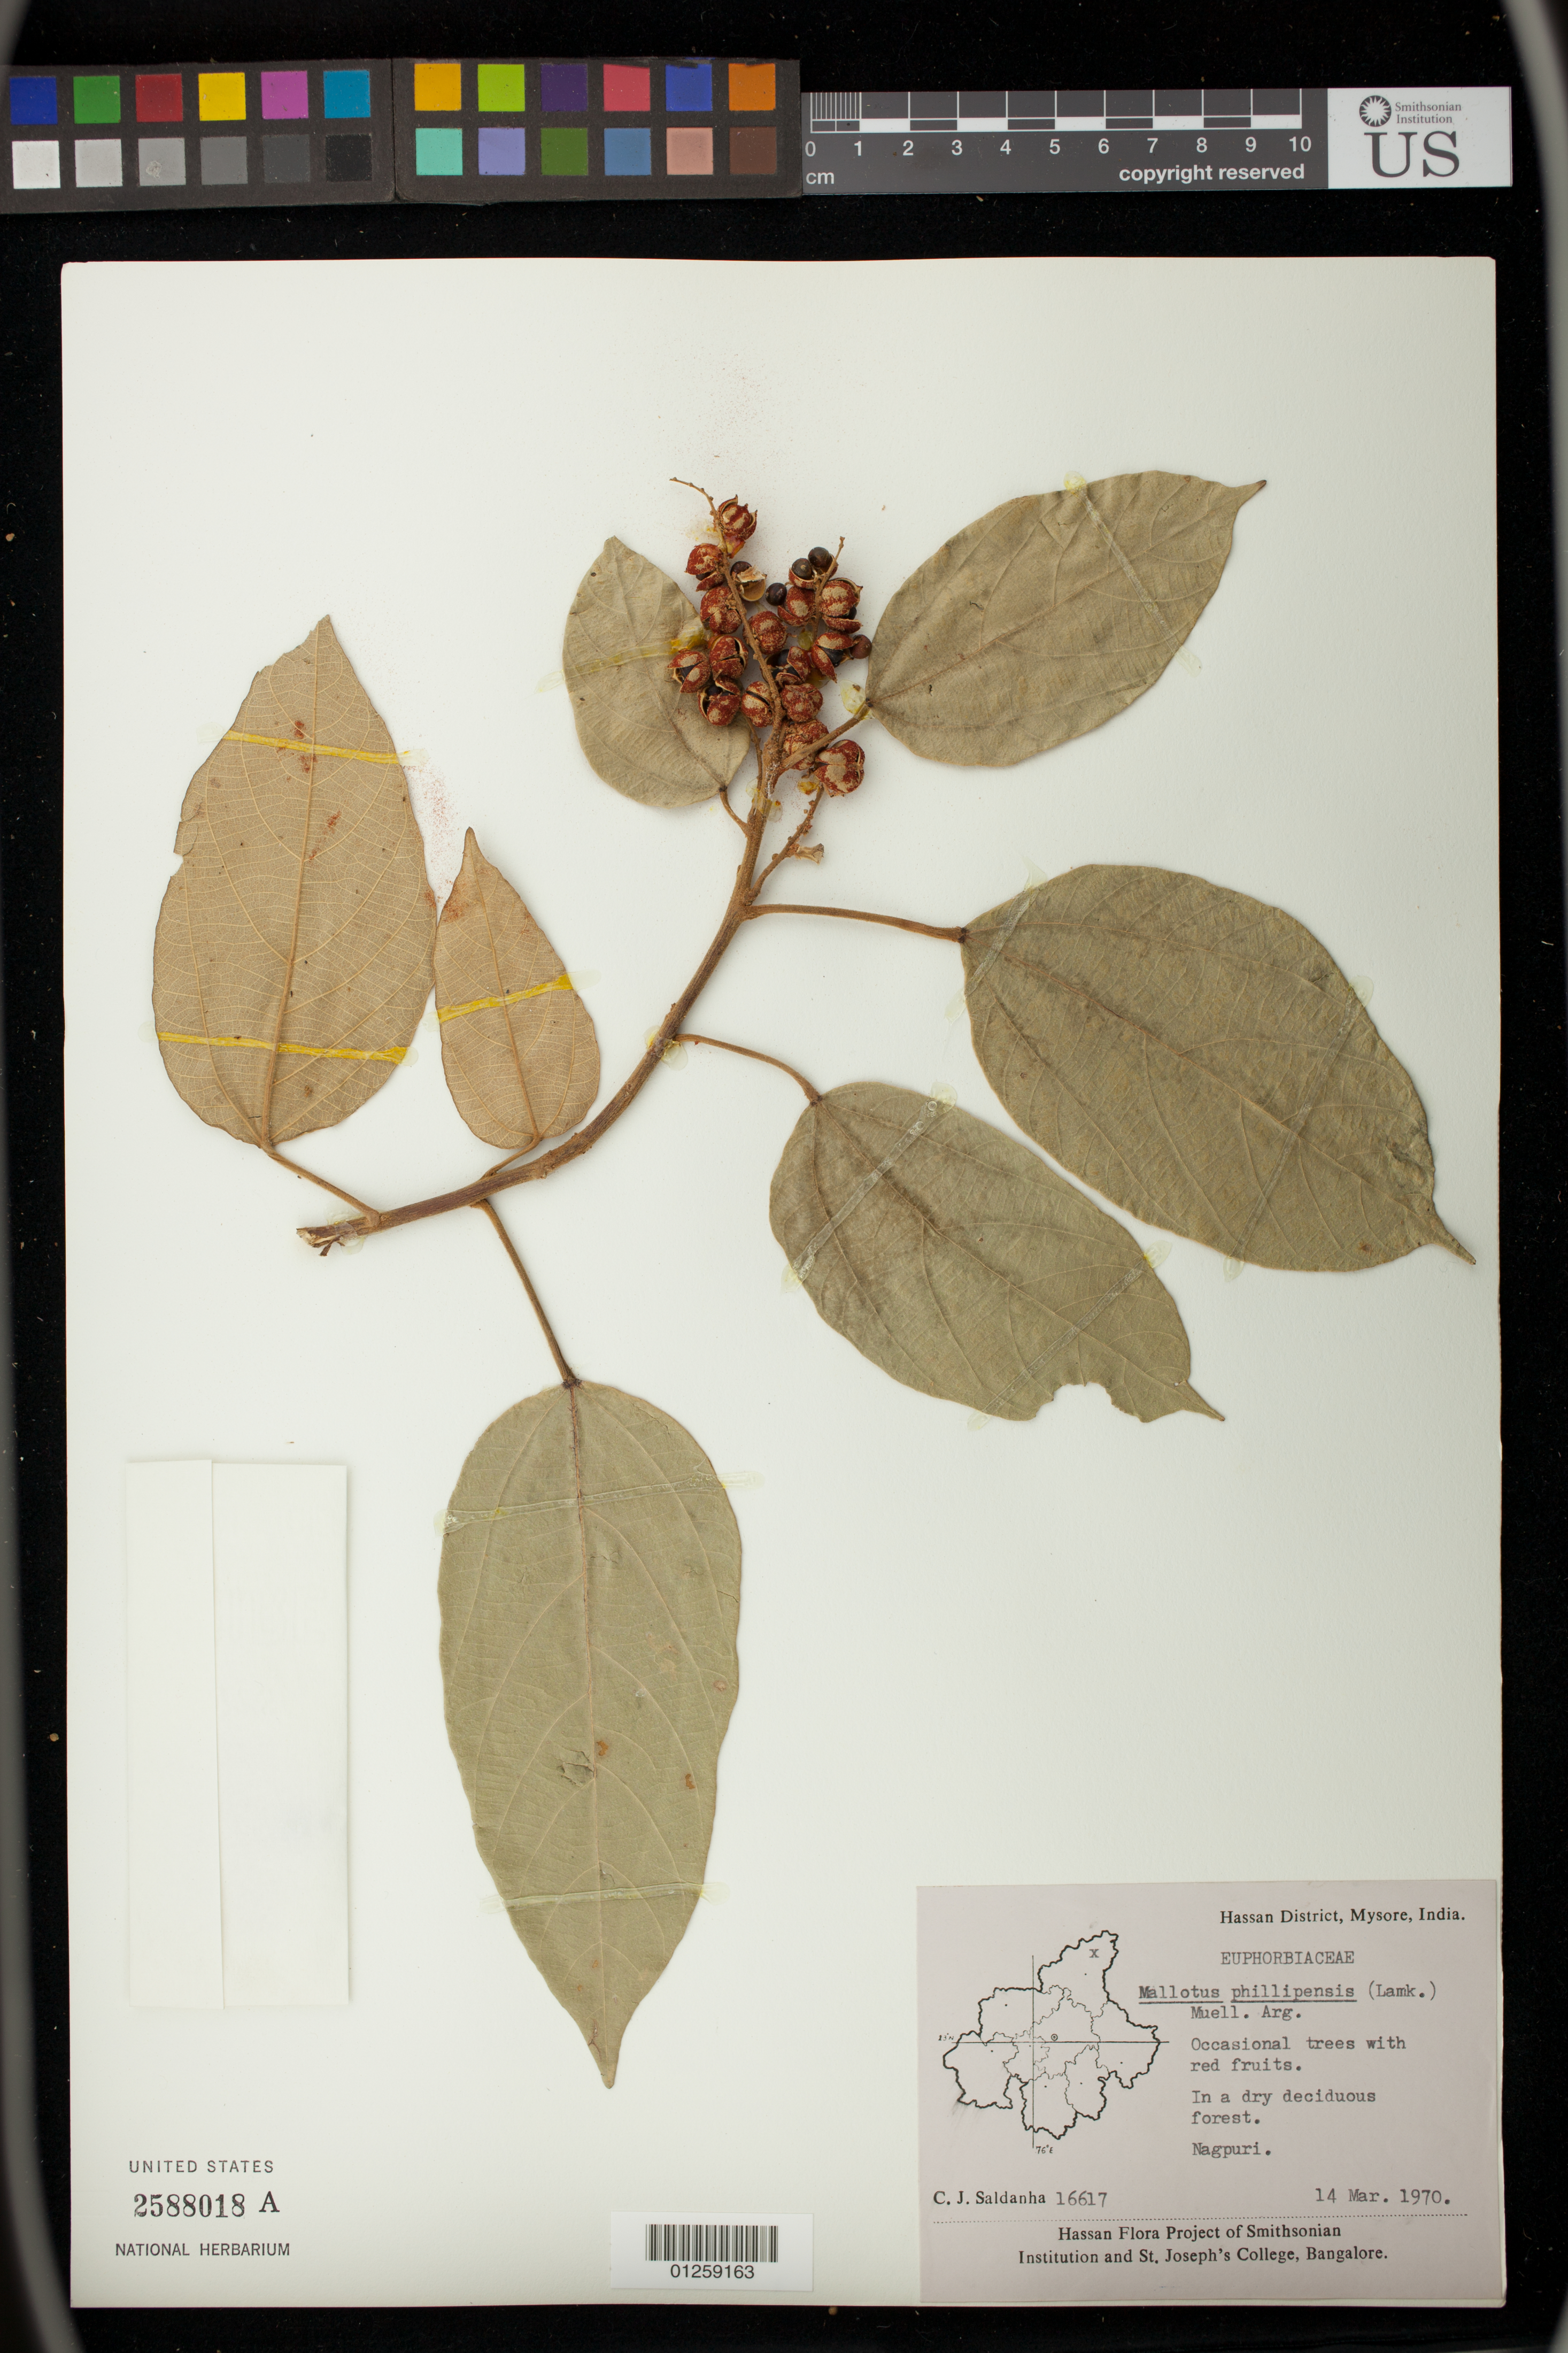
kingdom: Plantae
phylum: Tracheophyta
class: Magnoliopsida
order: Malpighiales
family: Euphorbiaceae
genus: Mallotus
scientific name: Mallotus philippensis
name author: (Lam.) Müll. Arg.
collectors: C. J. Saldanha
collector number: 16617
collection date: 1970-03-14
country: India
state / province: Karnataka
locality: Mysore, Hassan District, Nagpuri.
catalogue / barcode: US 2588018A